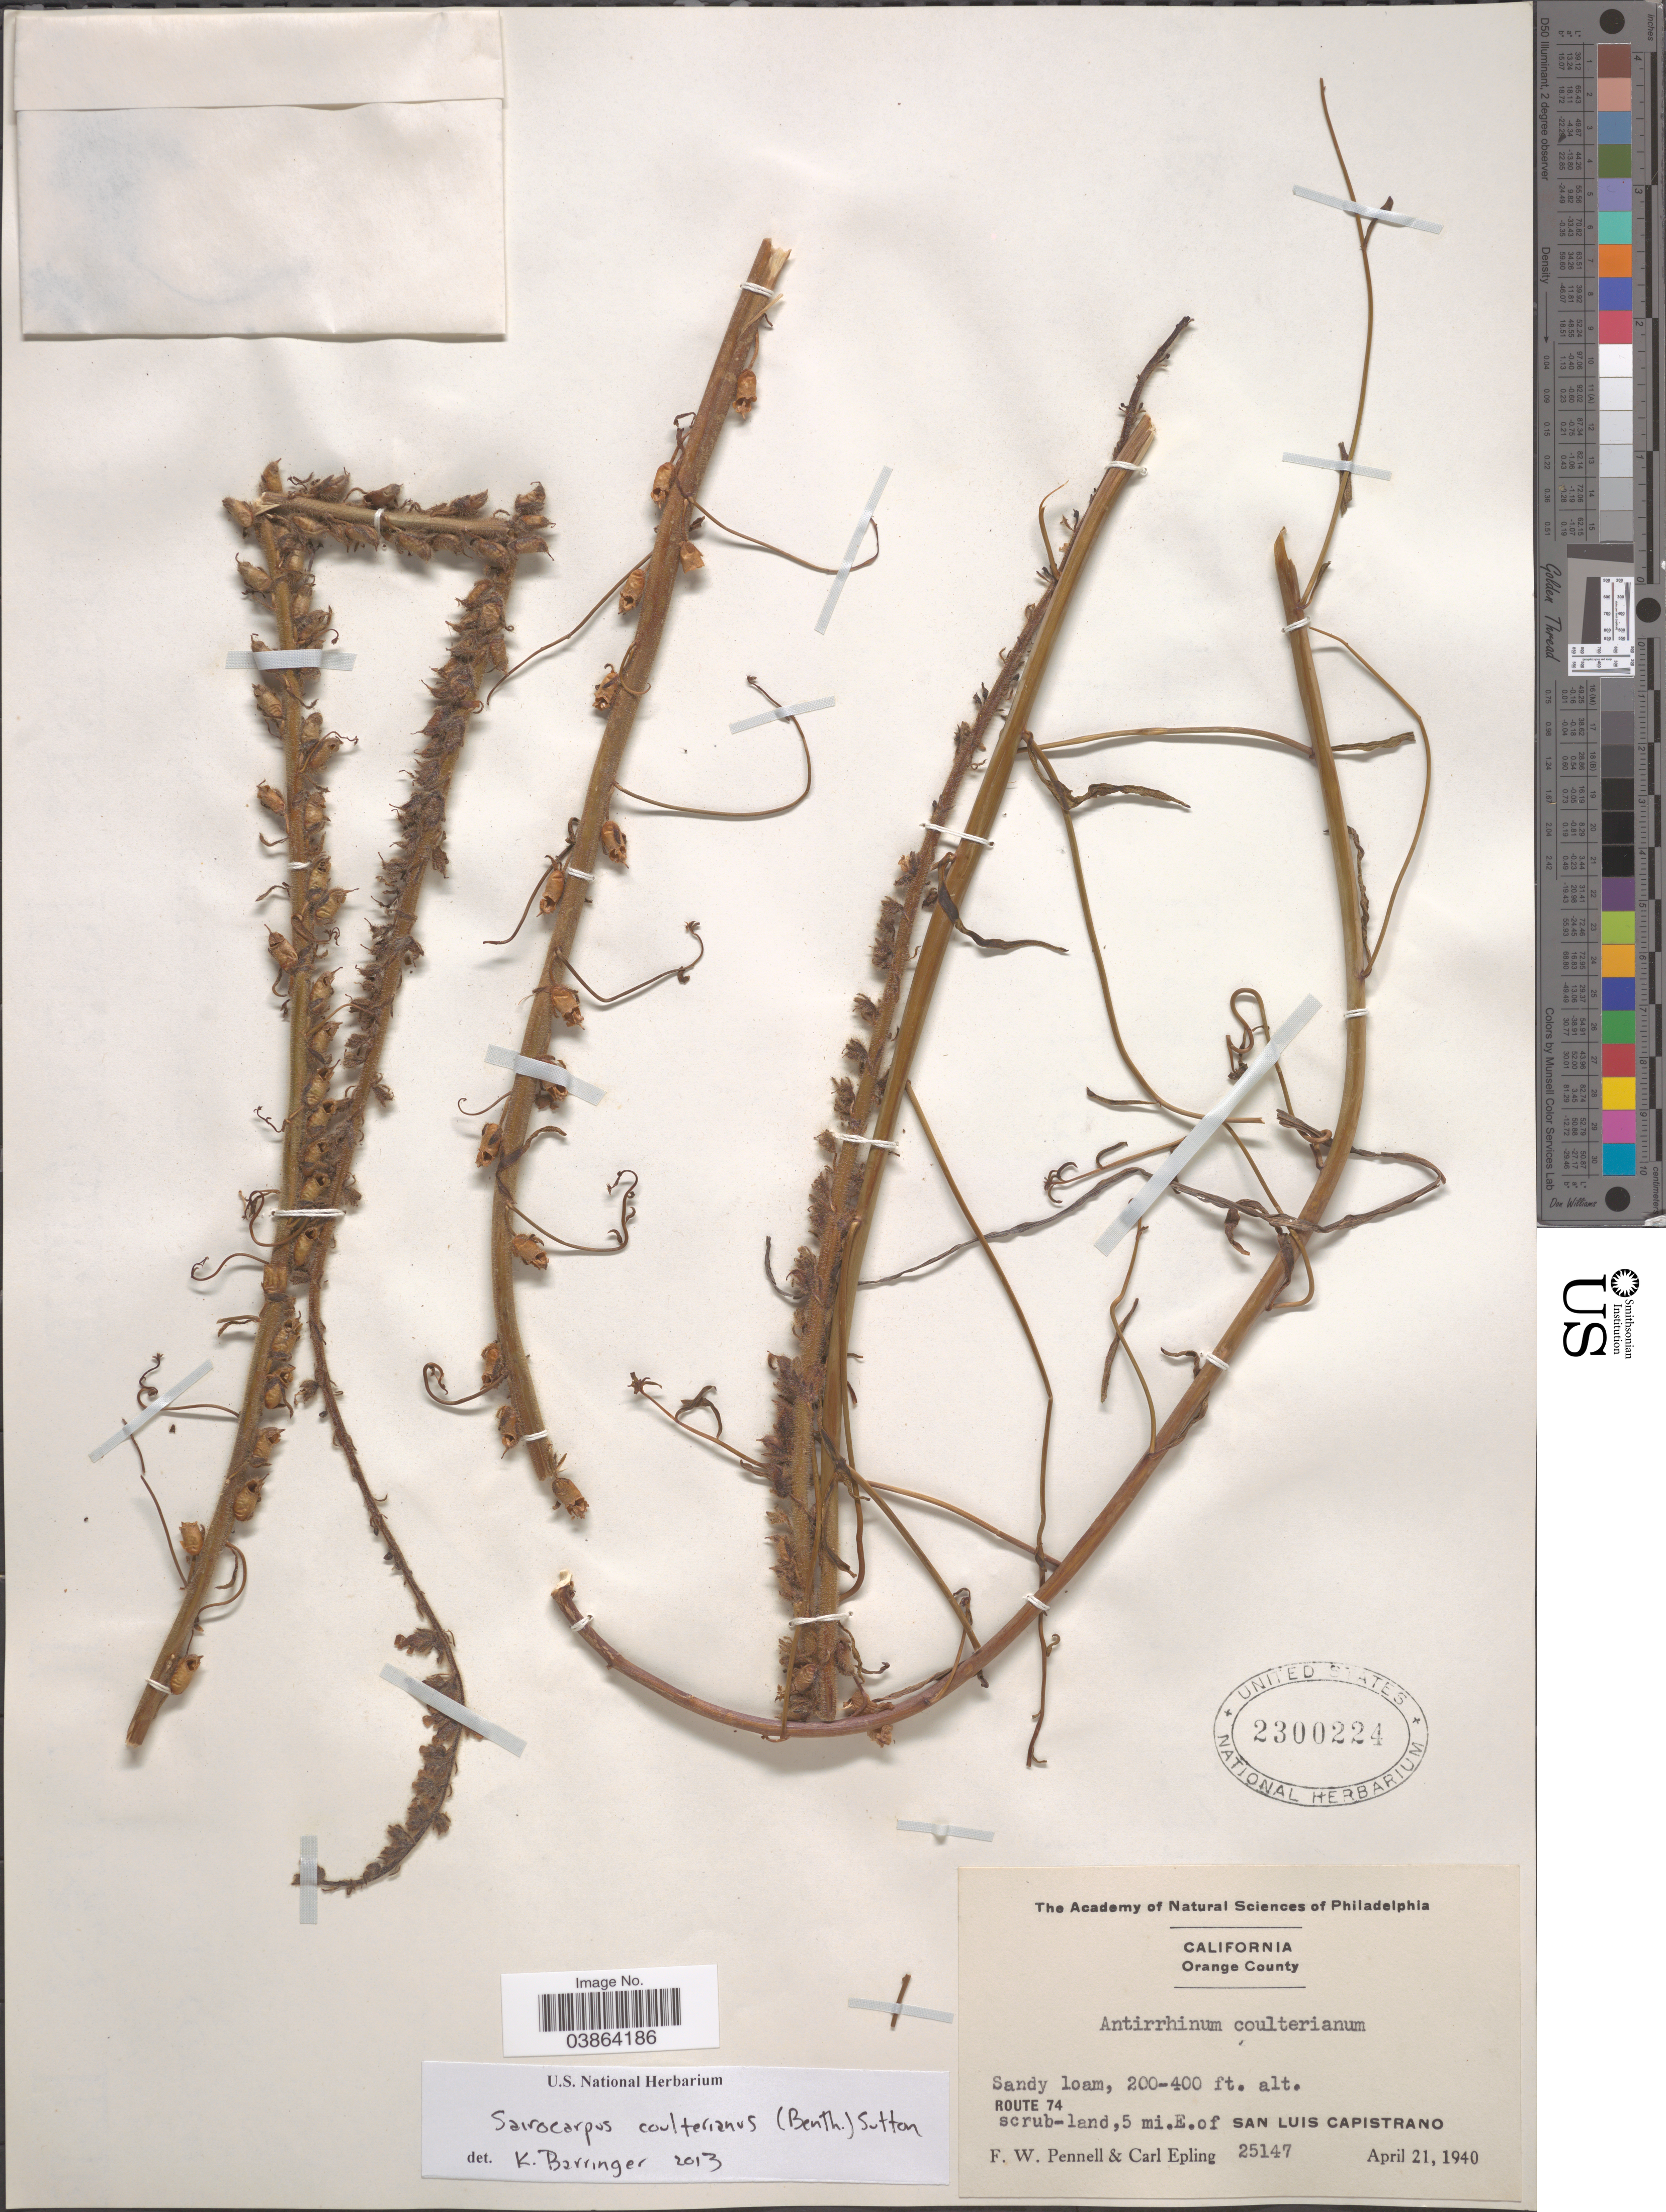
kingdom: Plantae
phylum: Tracheophyta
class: Magnoliopsida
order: Lamiales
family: Plantaginaceae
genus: Sairocarpus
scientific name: Sairocarpus coulterianus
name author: (Benth.) D.A. Sutton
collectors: F. W. Pennell & C. C. Epling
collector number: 25147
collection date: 1940-04-21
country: United States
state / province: California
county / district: Orange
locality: Orange County. Route 74. 5 mi.E. of San Luis Capistrano.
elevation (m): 61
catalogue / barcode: US 2300224